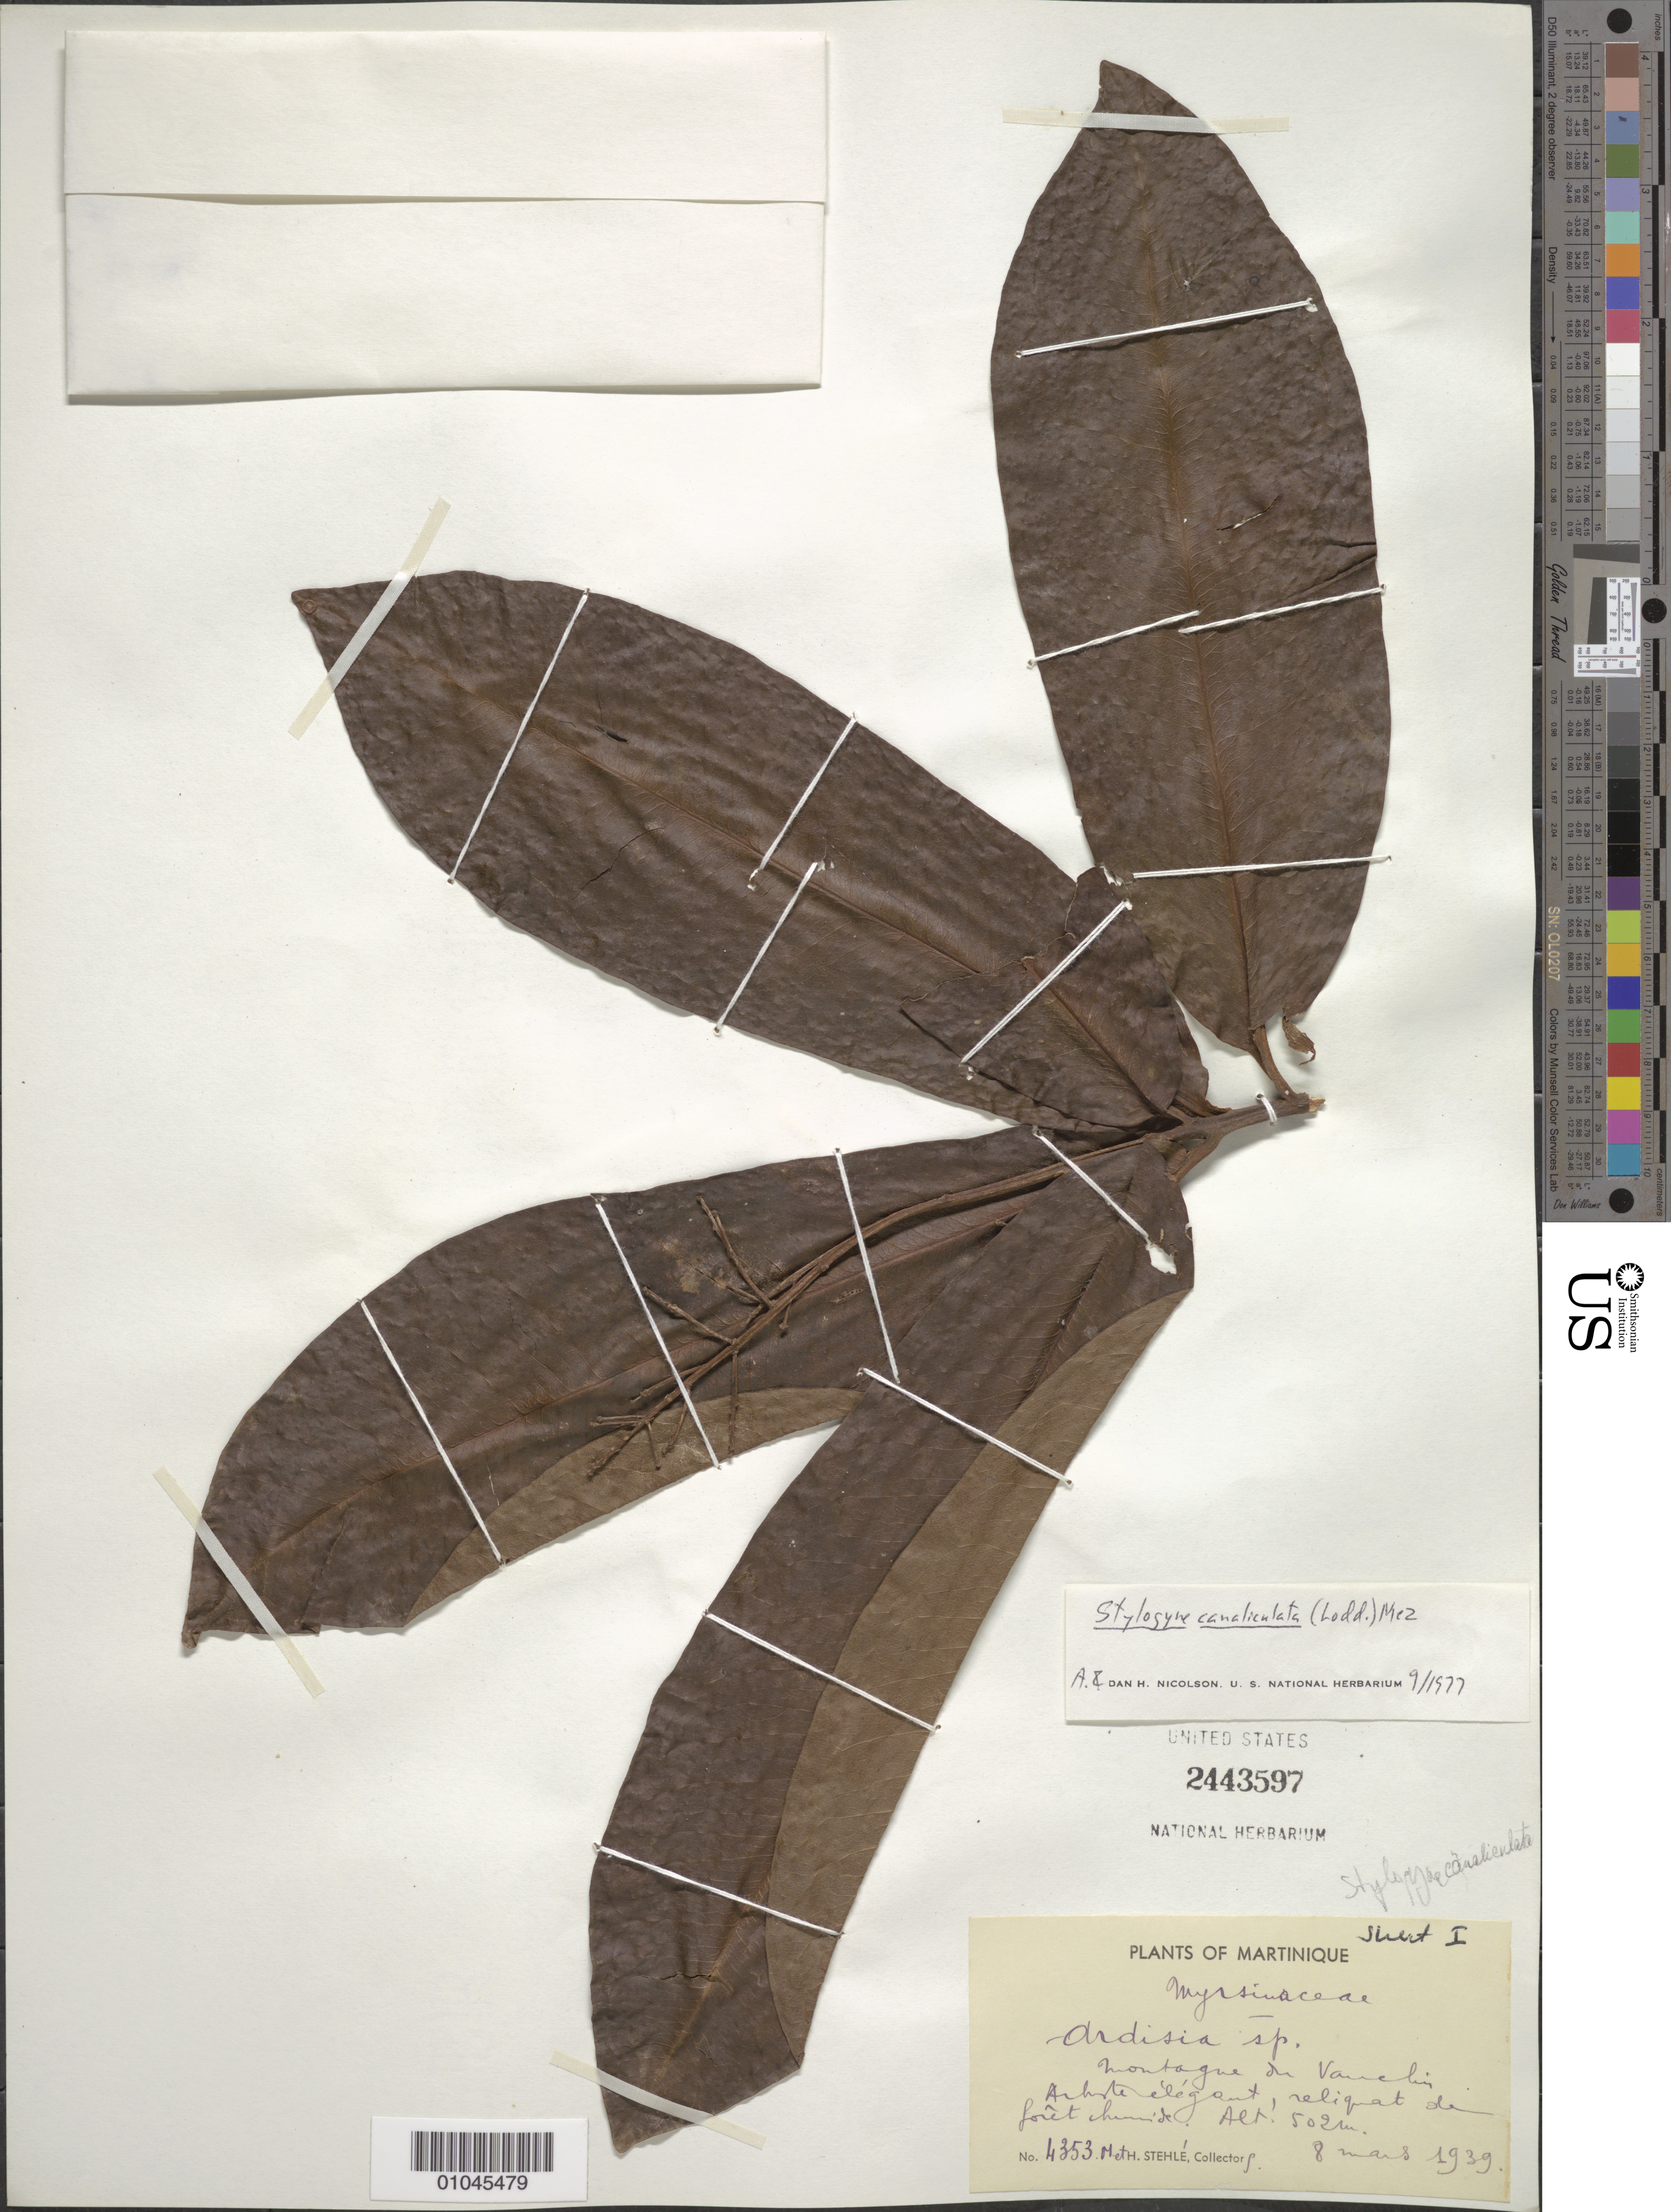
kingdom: Plantae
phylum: Tracheophyta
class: Magnoliopsida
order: Ericales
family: Primulaceae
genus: Stylogyne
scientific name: Stylogyne canaliculata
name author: (Lodd.) Mez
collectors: M. Stehlé & H. Stehlé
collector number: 4353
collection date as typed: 08 Mar 1939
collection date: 1939-03-08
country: Martinique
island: Martinique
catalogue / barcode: US 2443597